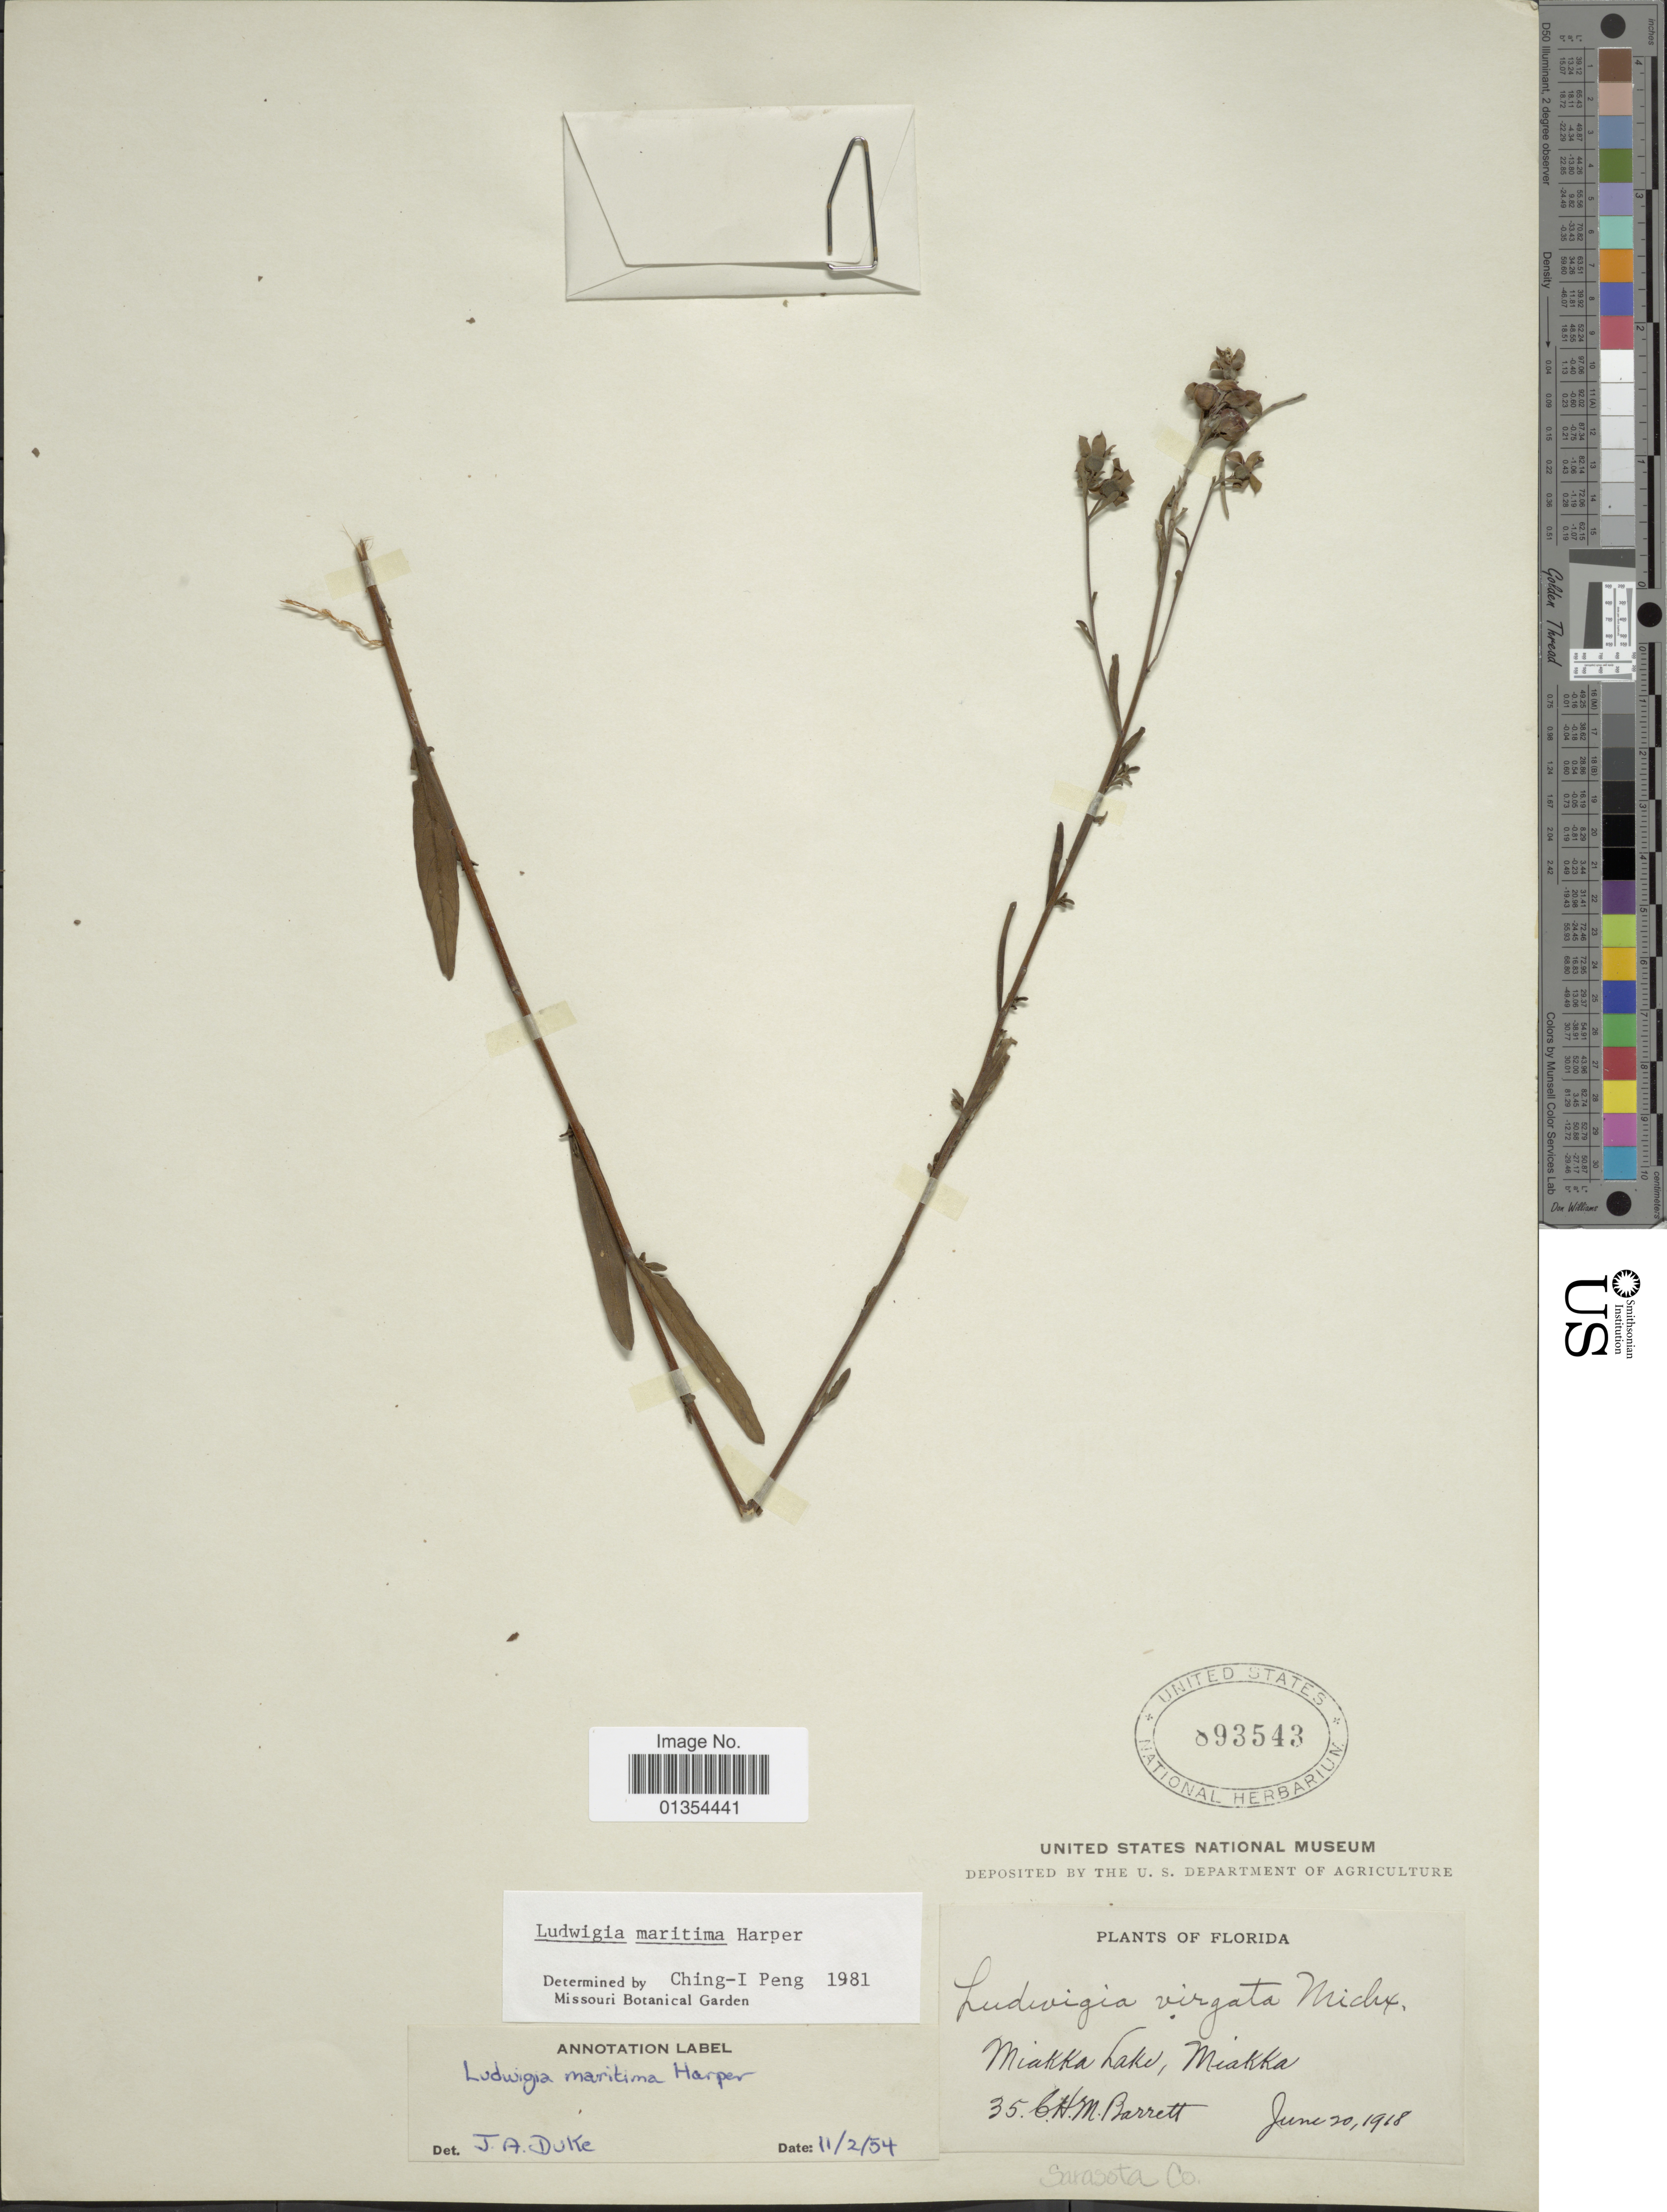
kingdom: Plantae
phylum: Tracheophyta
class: Magnoliopsida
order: Myrtales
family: Onagraceae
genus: Ludwigia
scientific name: Ludwigia maritima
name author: R.M. Harper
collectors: C. Barrett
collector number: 35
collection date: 1918-06-20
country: United States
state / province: Florida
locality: Miakka Lake, Miakka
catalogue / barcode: US 893543